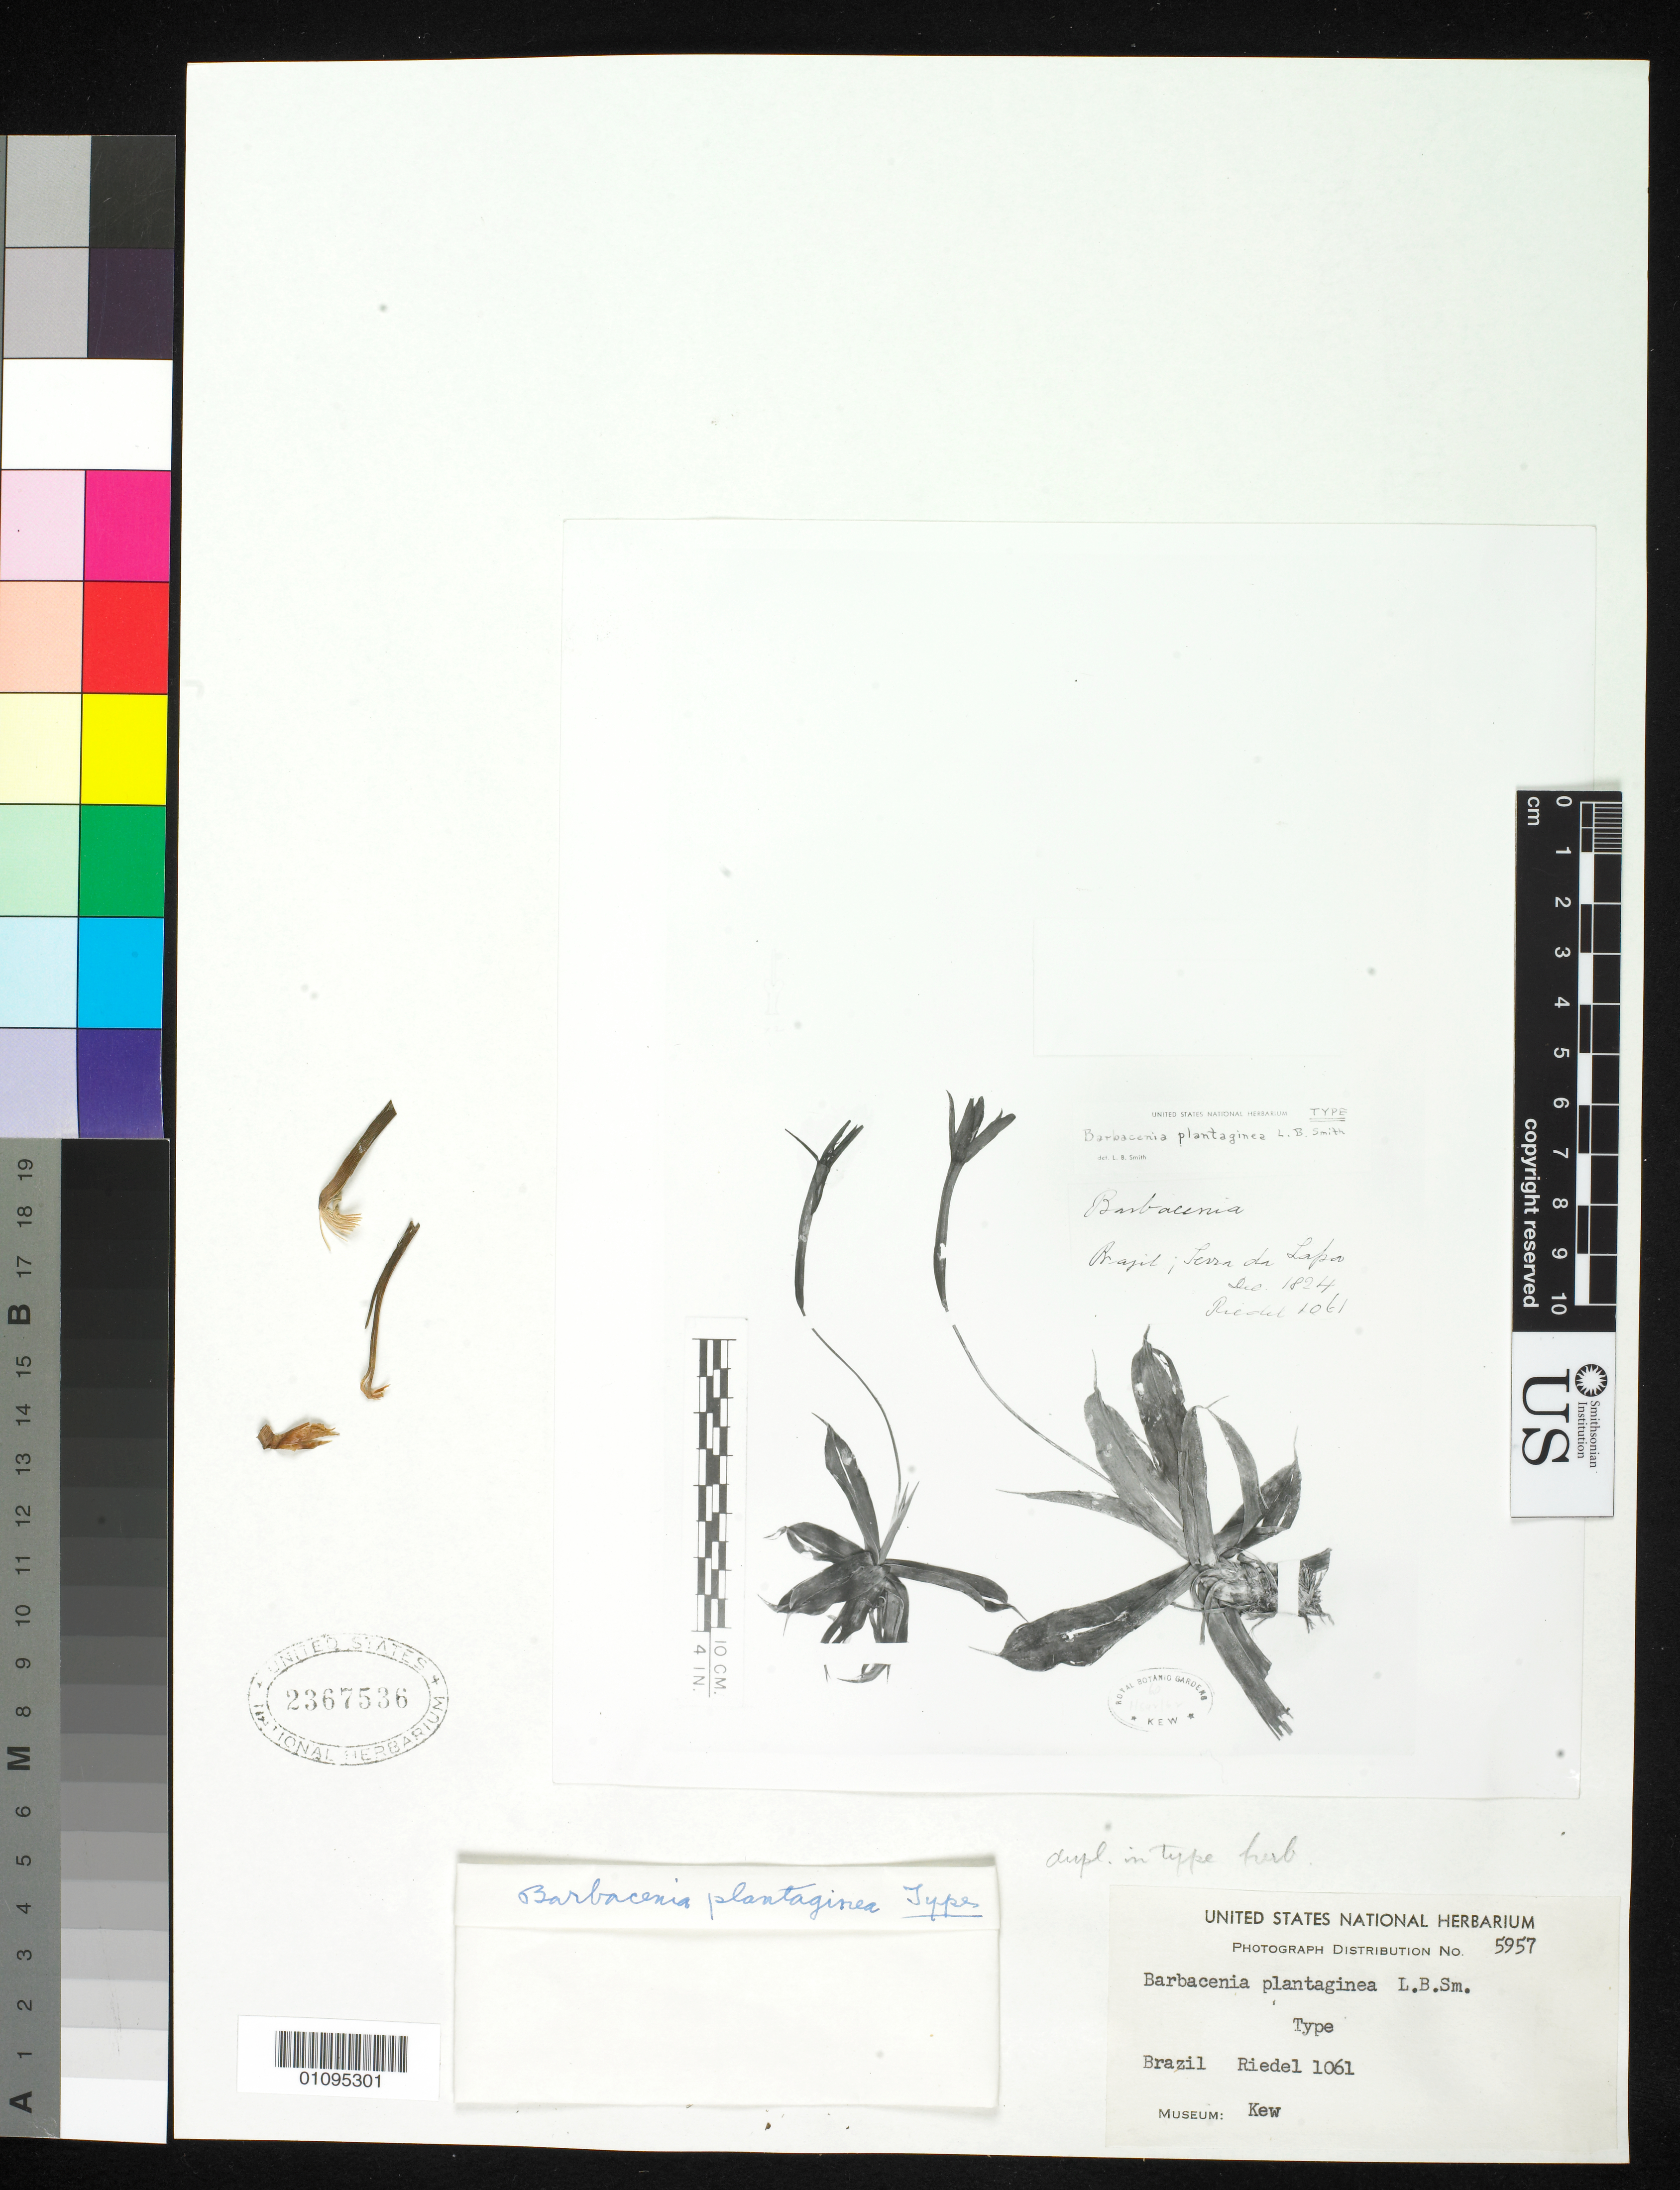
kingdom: Plantae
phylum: Tracheophyta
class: Liliopsida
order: Pandanales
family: Velloziaceae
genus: Barbacenia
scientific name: Barbacenia plantaginea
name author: L.B. Sm.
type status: Isotype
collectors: L. Riedel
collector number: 1061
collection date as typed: Dec 1824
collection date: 1824-12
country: Brazil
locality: Serra da Lapa.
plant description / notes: Photograph on sheet; fragment in pocket.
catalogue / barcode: US 2367536